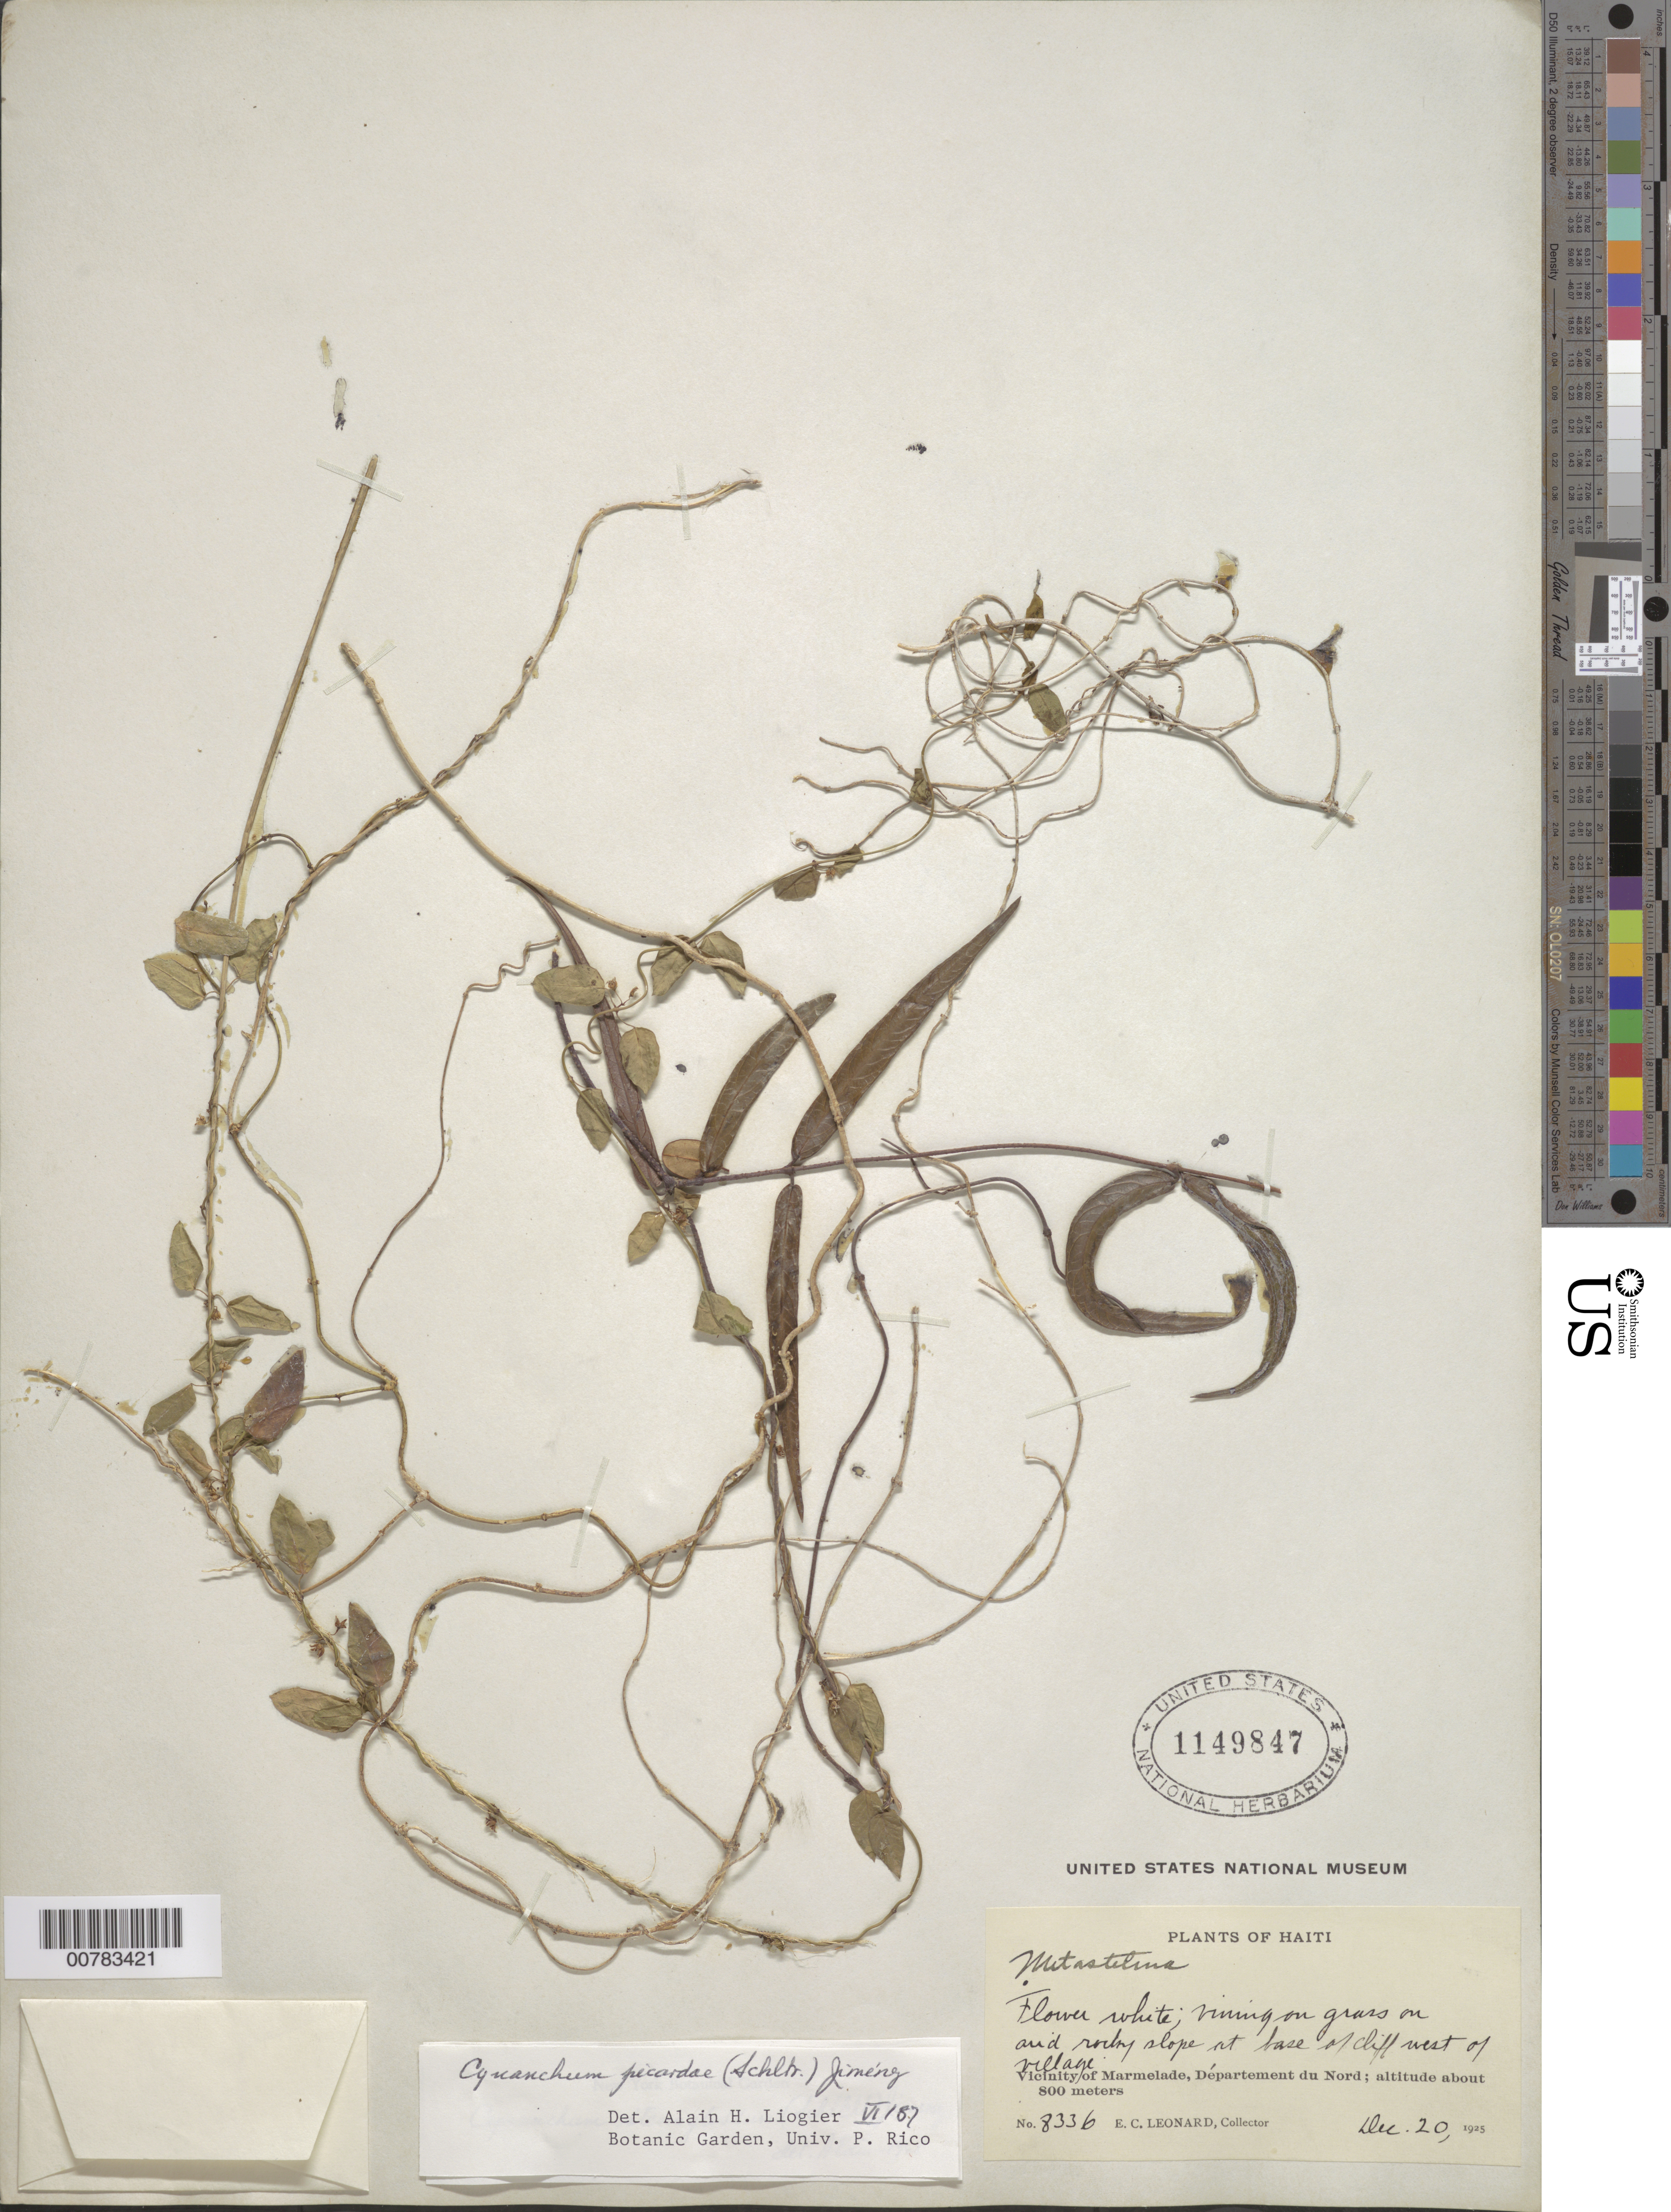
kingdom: Plantae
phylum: Tracheophyta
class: Magnoliopsida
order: Gentianales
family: Apocynaceae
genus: Metastelma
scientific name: Metastelma picardae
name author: Schltr.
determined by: Liogier, Alain H.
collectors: E. C. Leonard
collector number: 8336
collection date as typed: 20 Dec 1925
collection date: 1925-12-20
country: Haiti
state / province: Nord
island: Hispaniola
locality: Vicinity of Marmelade, at base of cliff west of village.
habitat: Arid rocky slope.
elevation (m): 800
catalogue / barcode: US 1149847